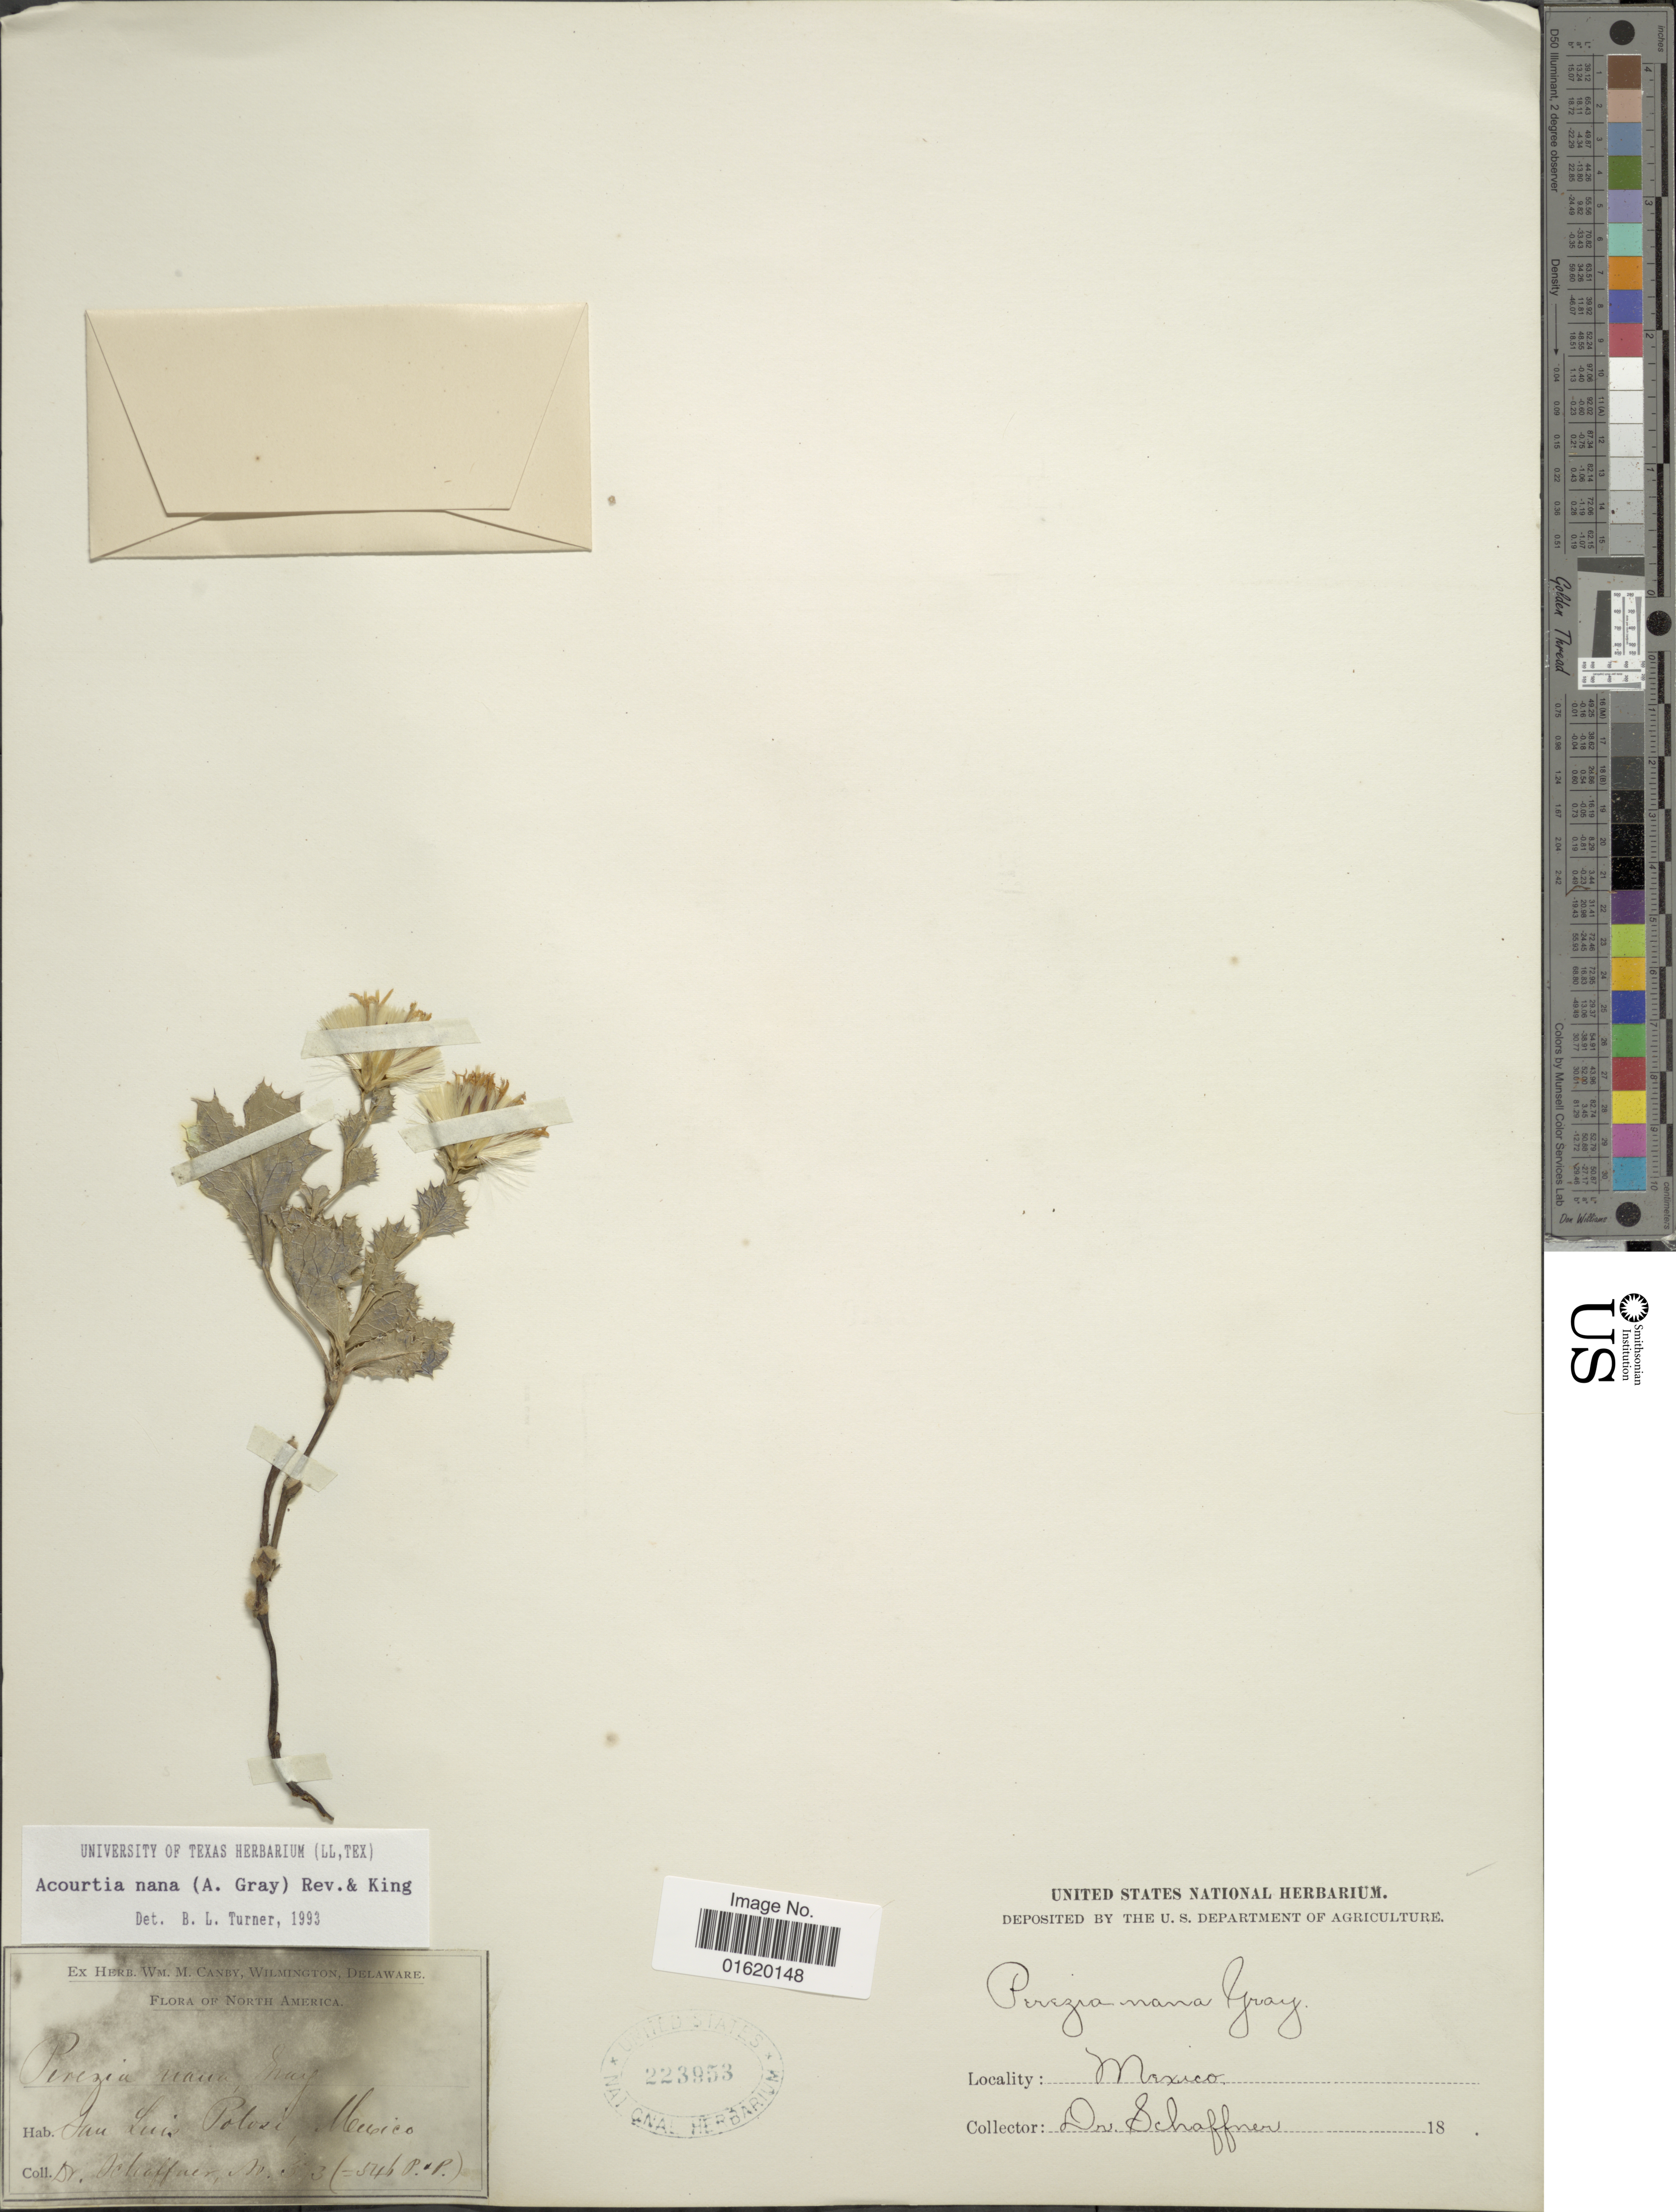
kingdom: Plantae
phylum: Tracheophyta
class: Magnoliopsida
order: Asterales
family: Asteraceae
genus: Acourtia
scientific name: Acourtia nana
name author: (A. Gray) Reveal & R.M. King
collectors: J. Schaffner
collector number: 3?*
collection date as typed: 18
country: Mexico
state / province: San Luis Potosí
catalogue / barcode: US 223953